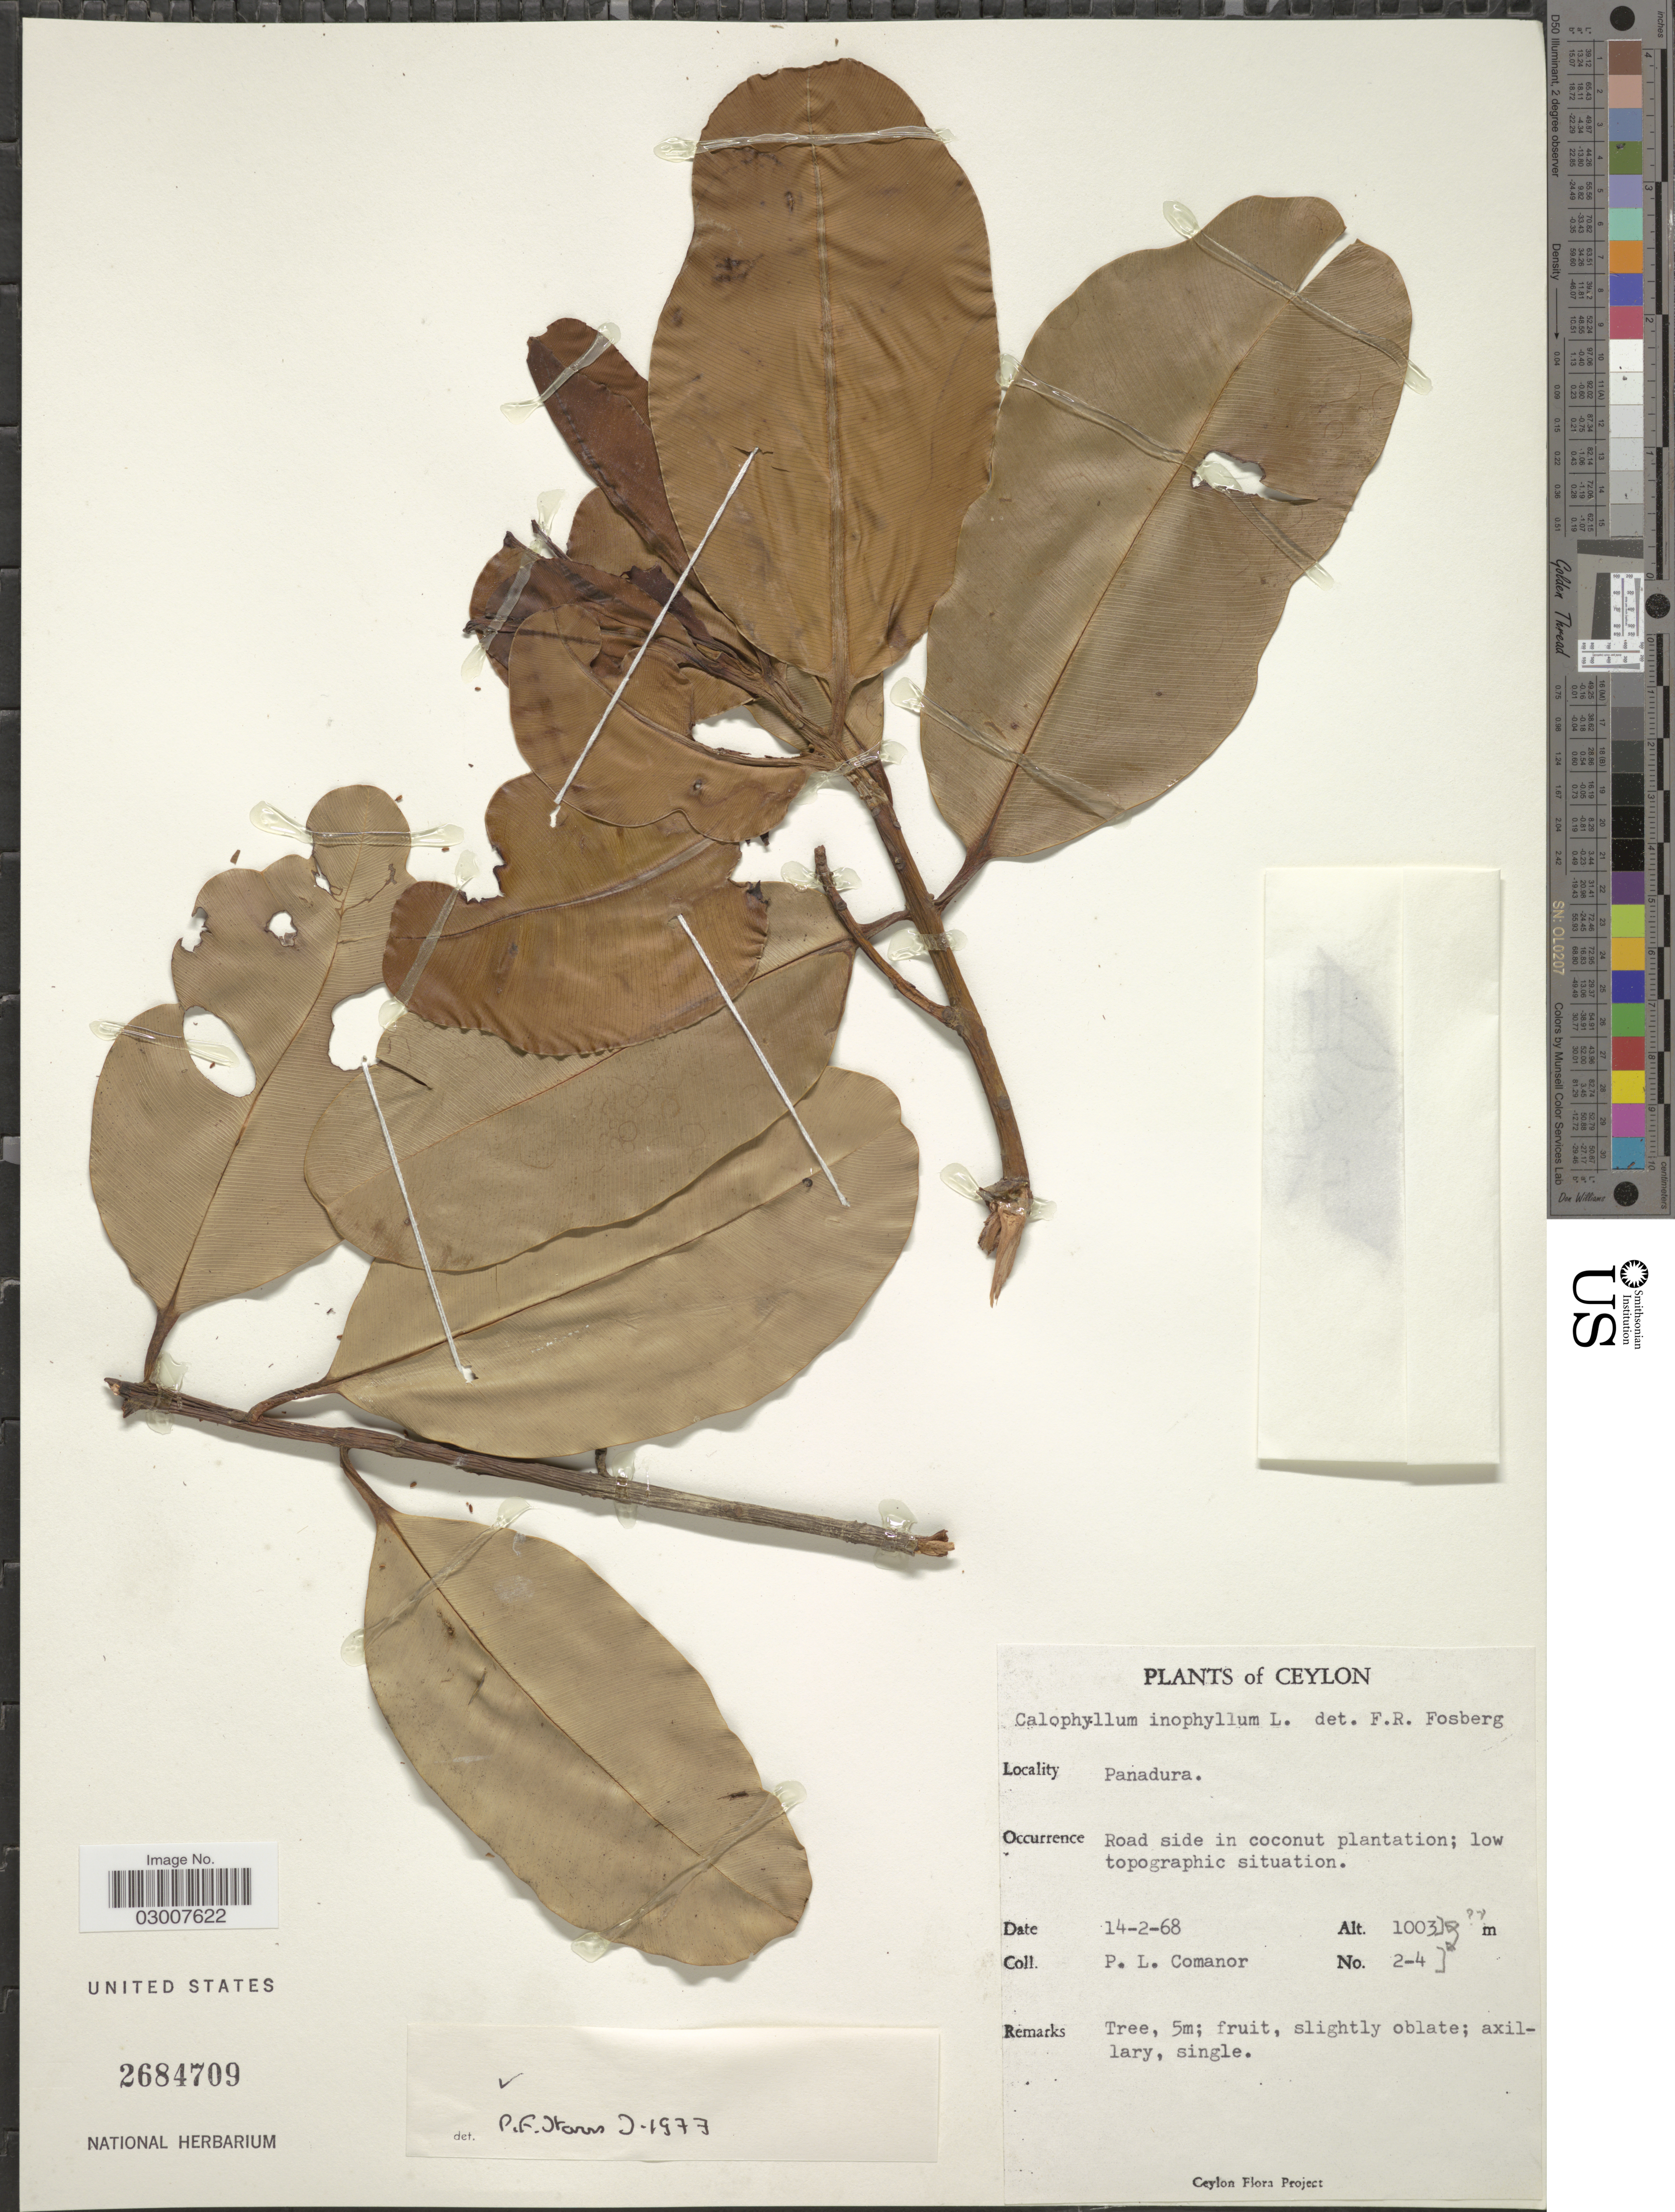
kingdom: Plantae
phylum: Tracheophyta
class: Magnoliopsida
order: Malpighiales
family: Calophyllaceae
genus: Calophyllum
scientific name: Calophyllum inophyllum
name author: L.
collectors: P. Comanor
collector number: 1003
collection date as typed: Transcribed d/m/y: 14/2/68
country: Sri Lanka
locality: Ceylon. Panadura.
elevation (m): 2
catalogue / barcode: US 2684709